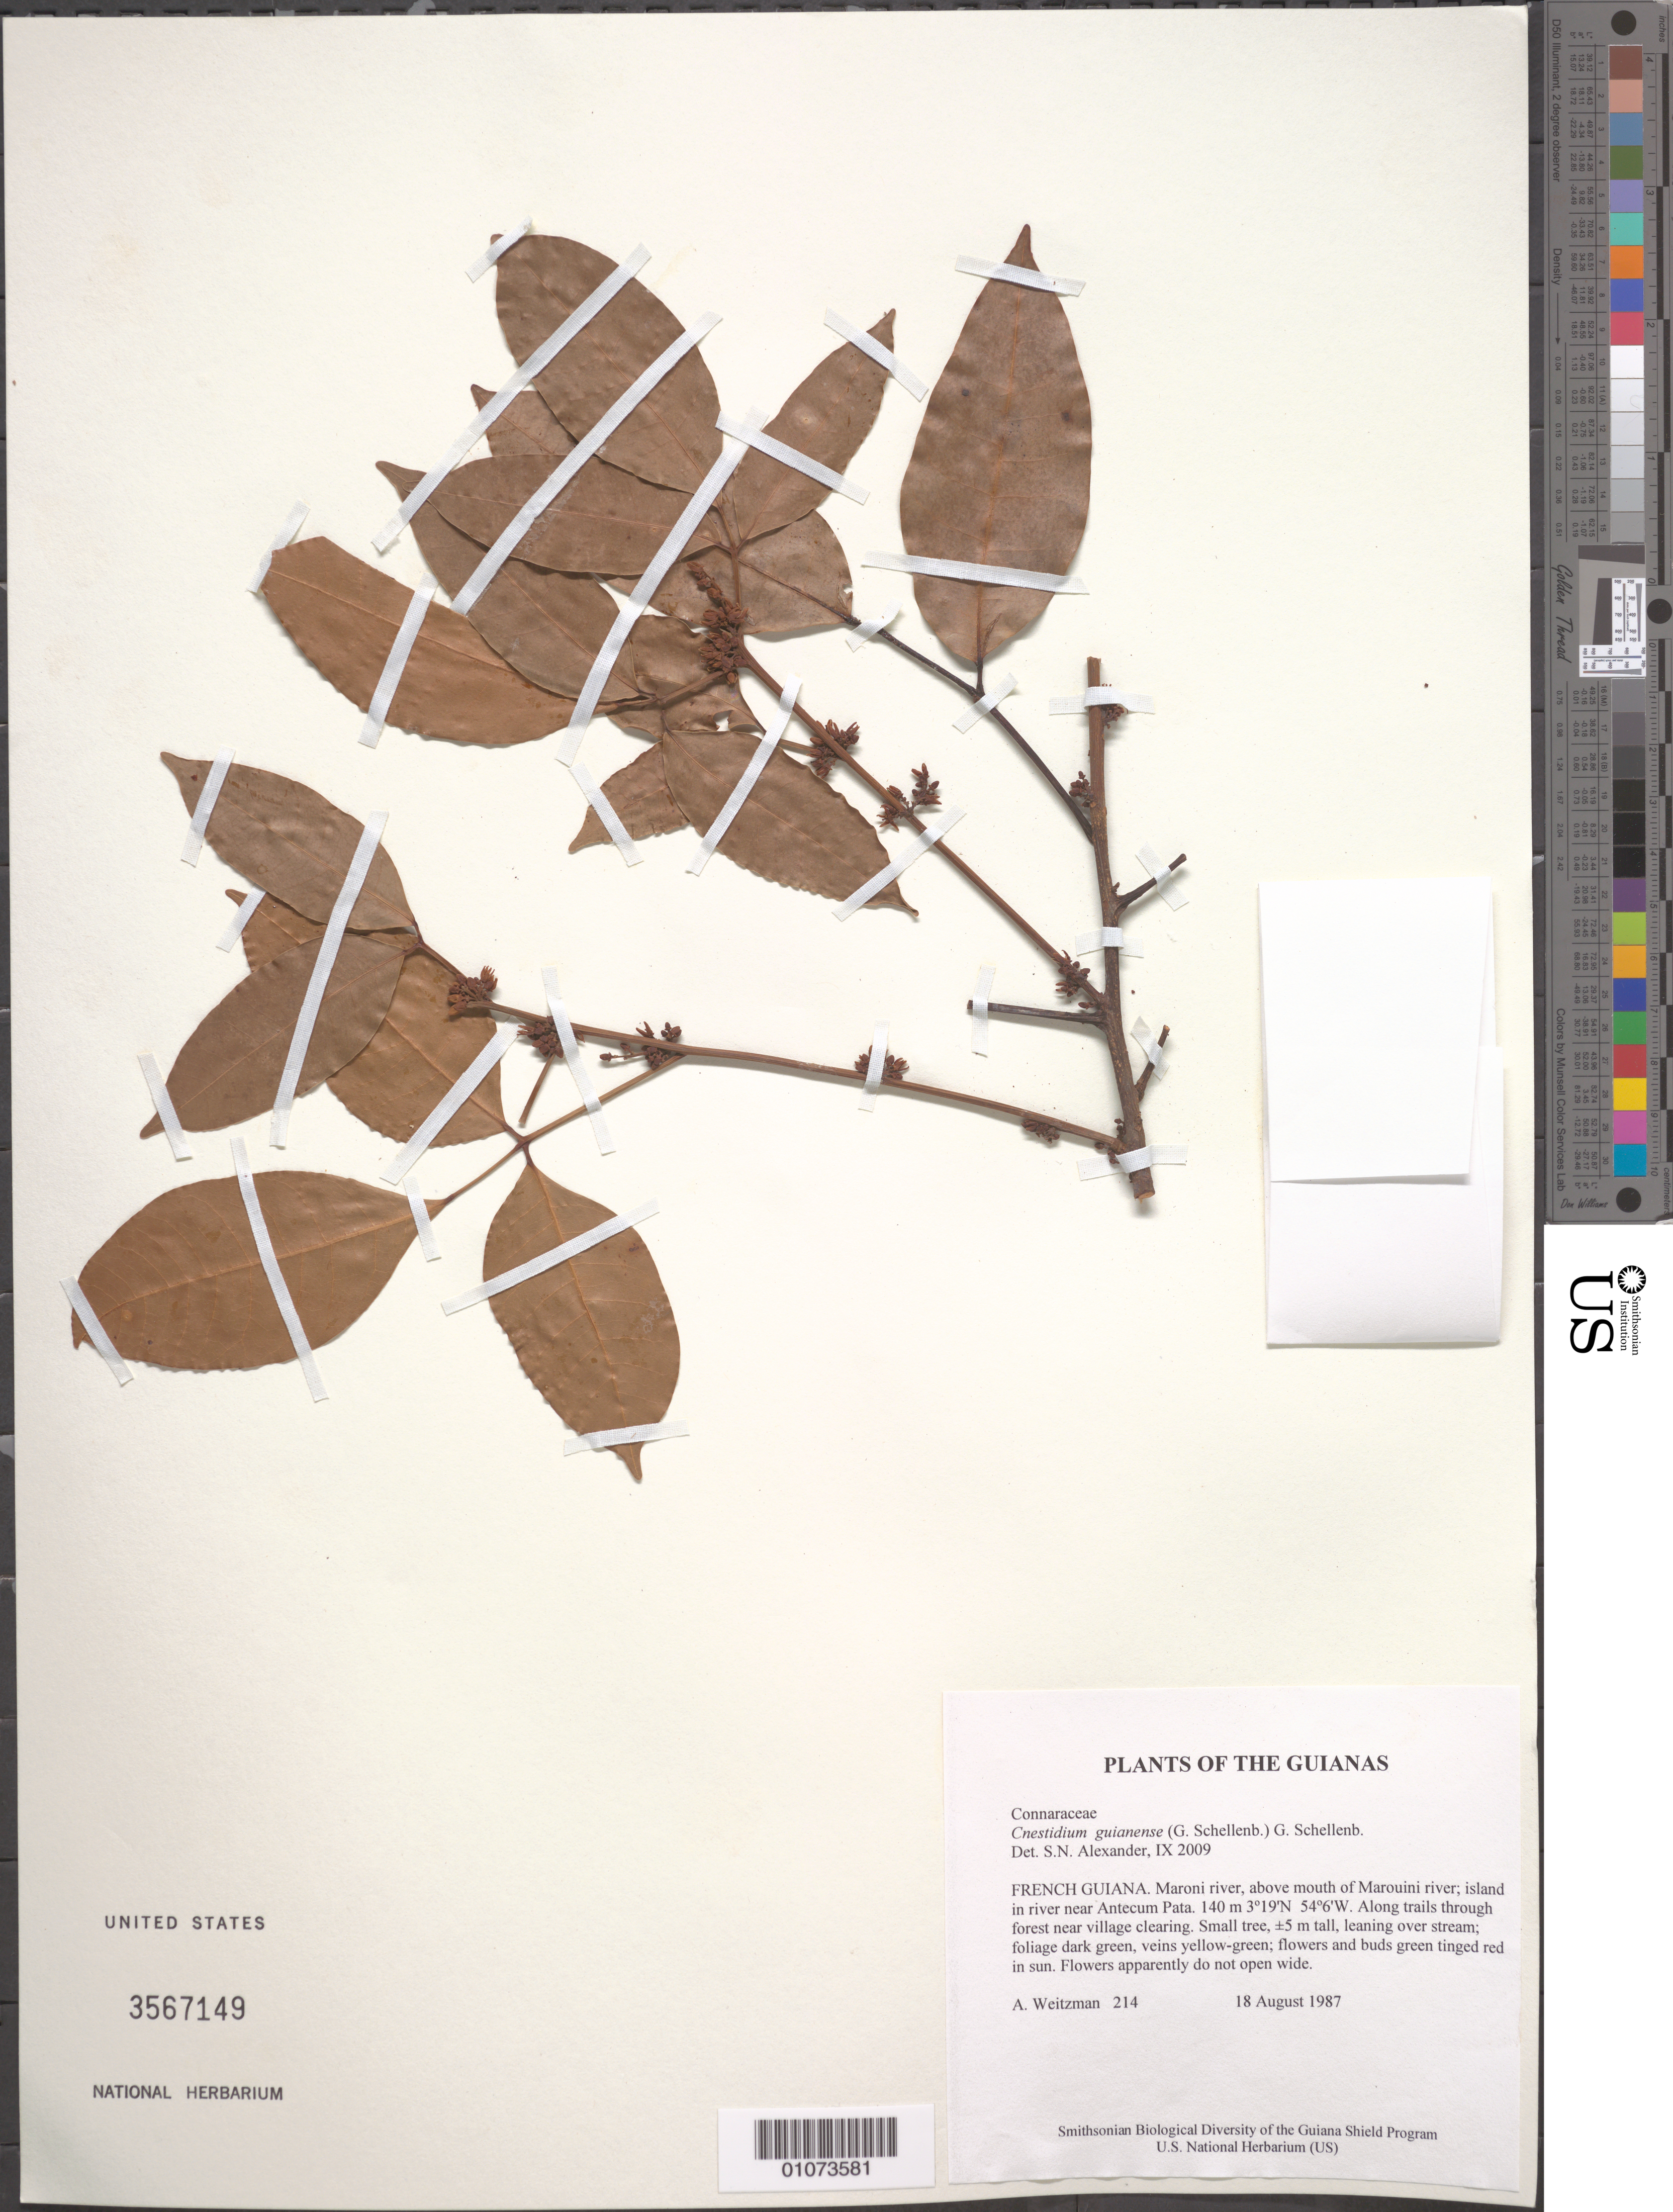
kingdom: Plantae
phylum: Tracheophyta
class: Magnoliopsida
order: Oxalidales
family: Connaraceae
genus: Cnestidium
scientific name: Cnestidium guianense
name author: (G. Schellenb.) G. Schellenb.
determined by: Alexander, S. N.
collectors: A. L. Weitzman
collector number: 214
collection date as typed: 18 August 1987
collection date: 1987-08-18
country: French Guiana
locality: Maroni river, above mouth of Marouini river; island in river near Antecum Pata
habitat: Along trails through forest near village clearing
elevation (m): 140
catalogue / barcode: US 3567149